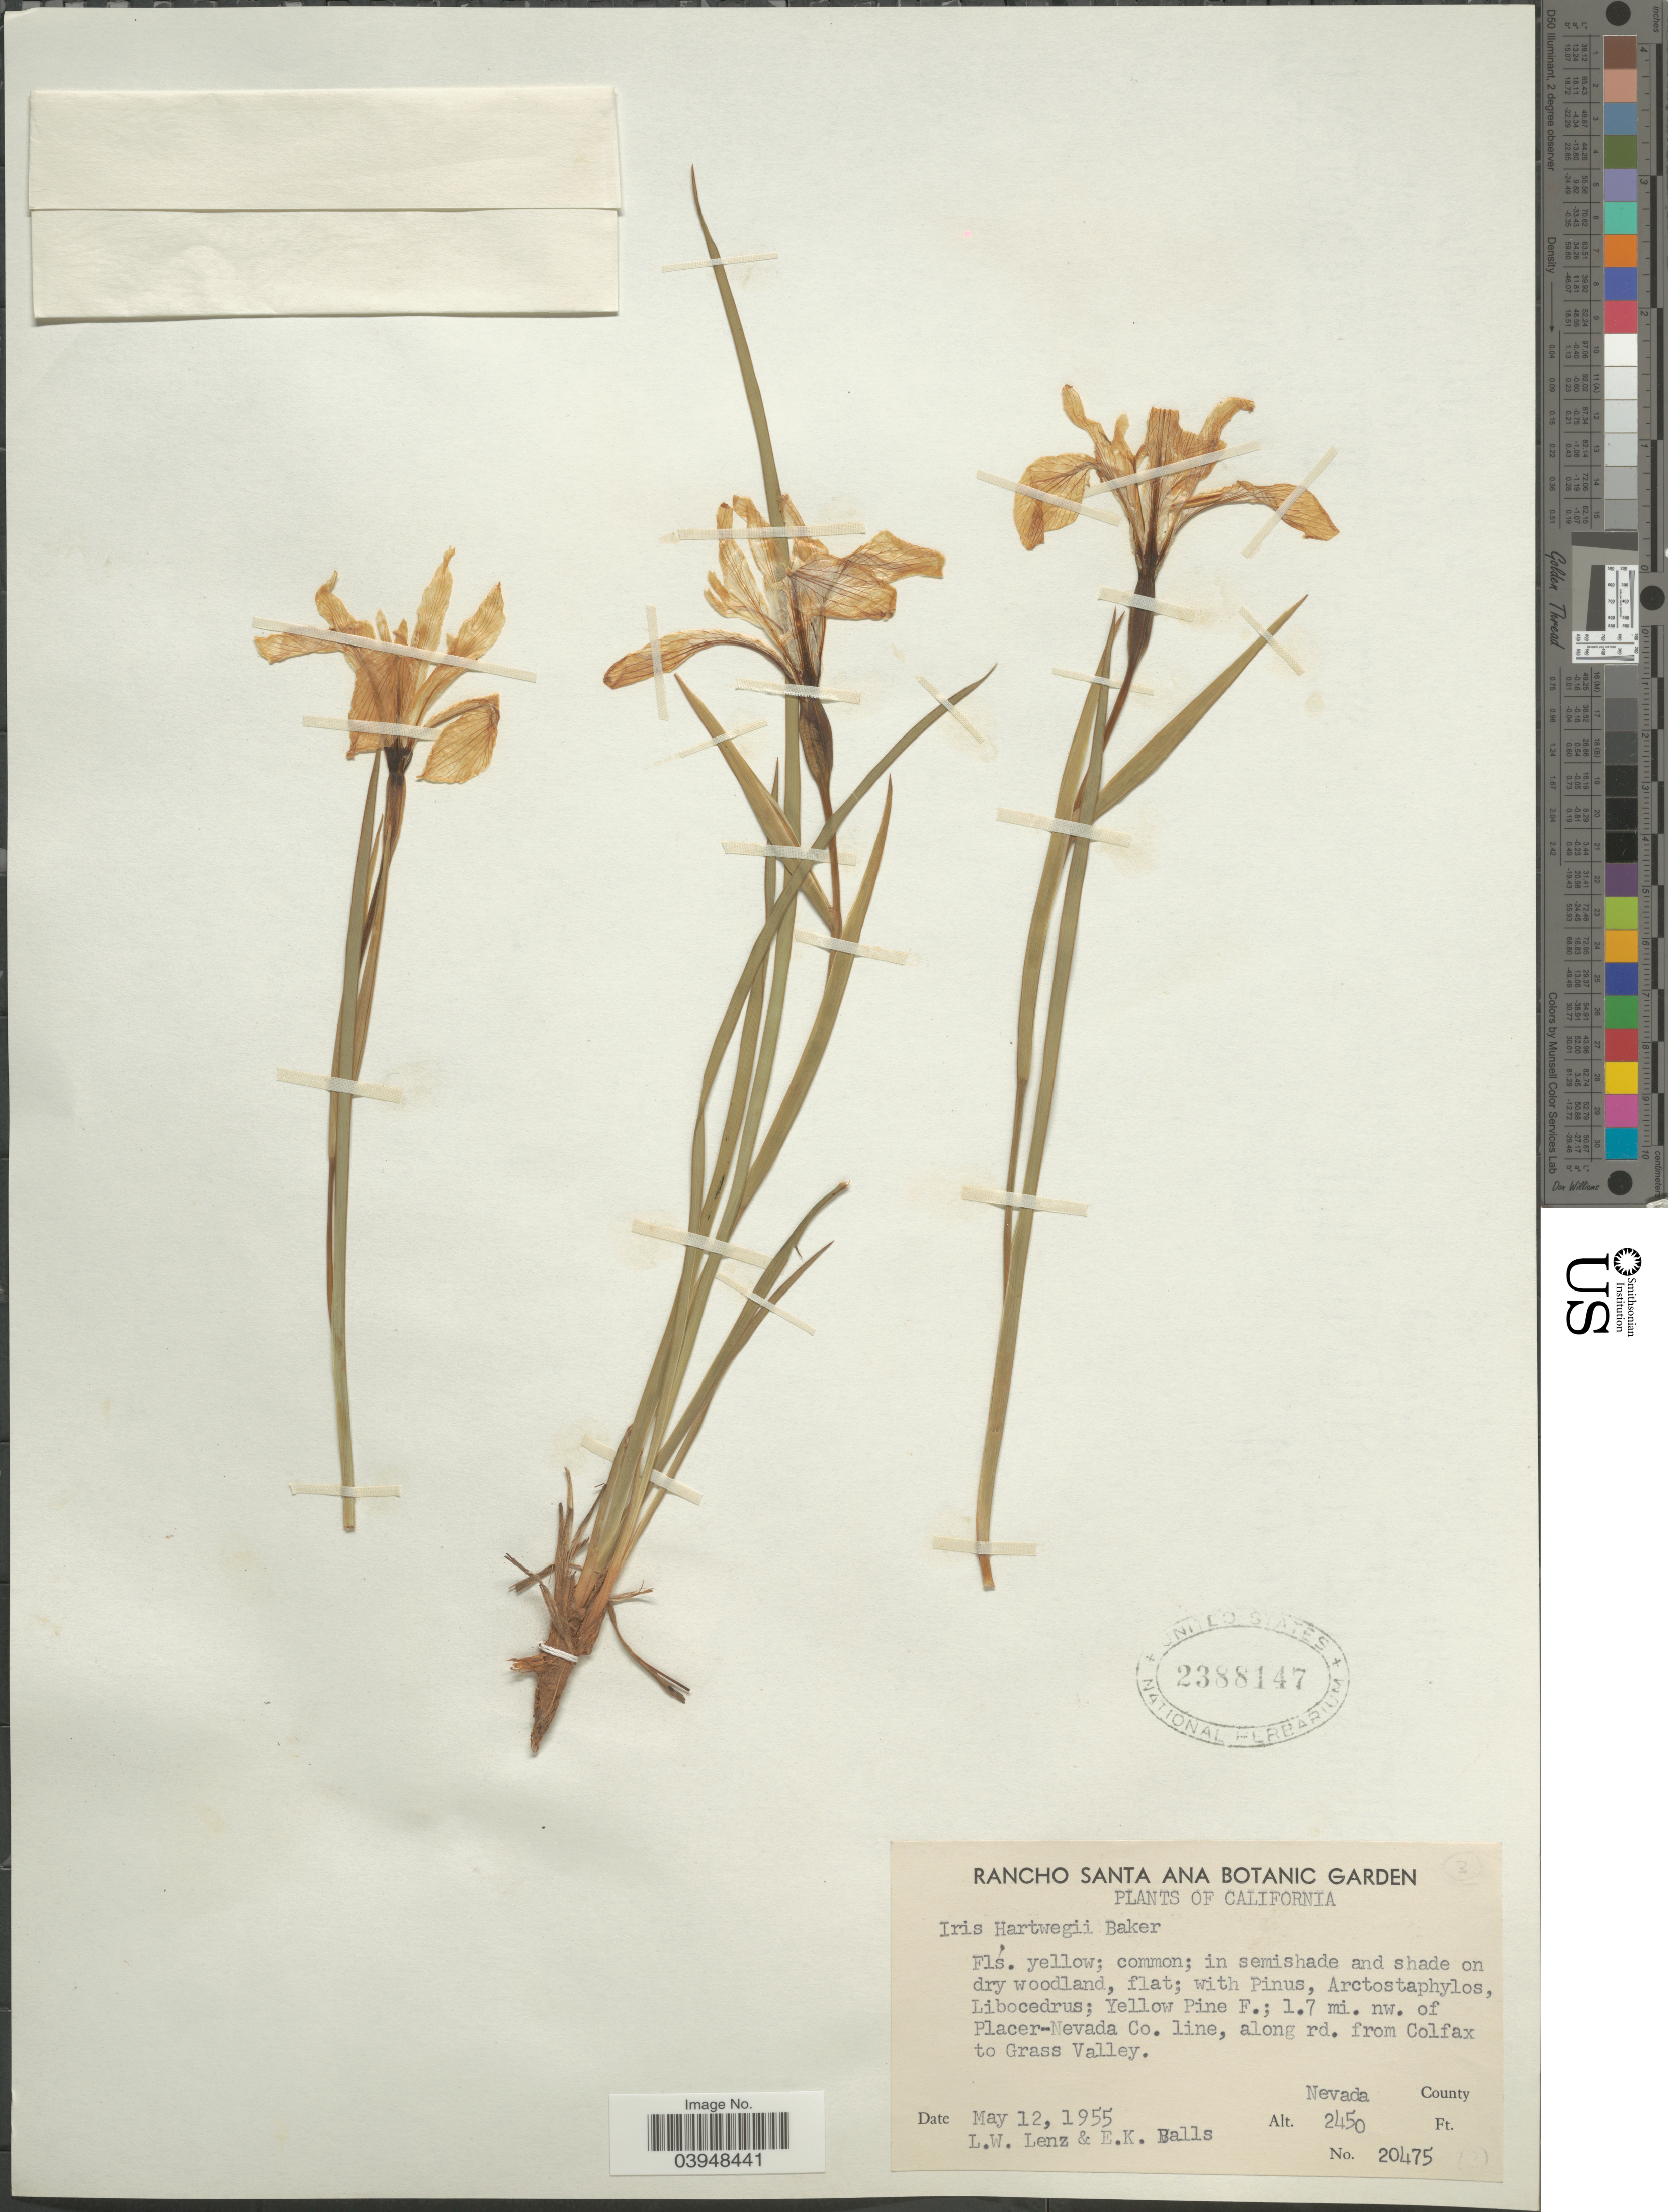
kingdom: Plantae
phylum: Tracheophyta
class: Liliopsida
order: Asparagales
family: Iridaceae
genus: Iris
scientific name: Iris hartwegii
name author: Baker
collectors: L. Lenz & E. K. Balls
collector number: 20475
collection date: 1955-05-12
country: United States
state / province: California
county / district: Nevada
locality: Yellow Pine F.; 1.7 mi. nw. of Placer-Nevada Co. line, along rd. from Colfax to Grass Valley. Nevada County.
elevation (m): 747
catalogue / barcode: US 2388147